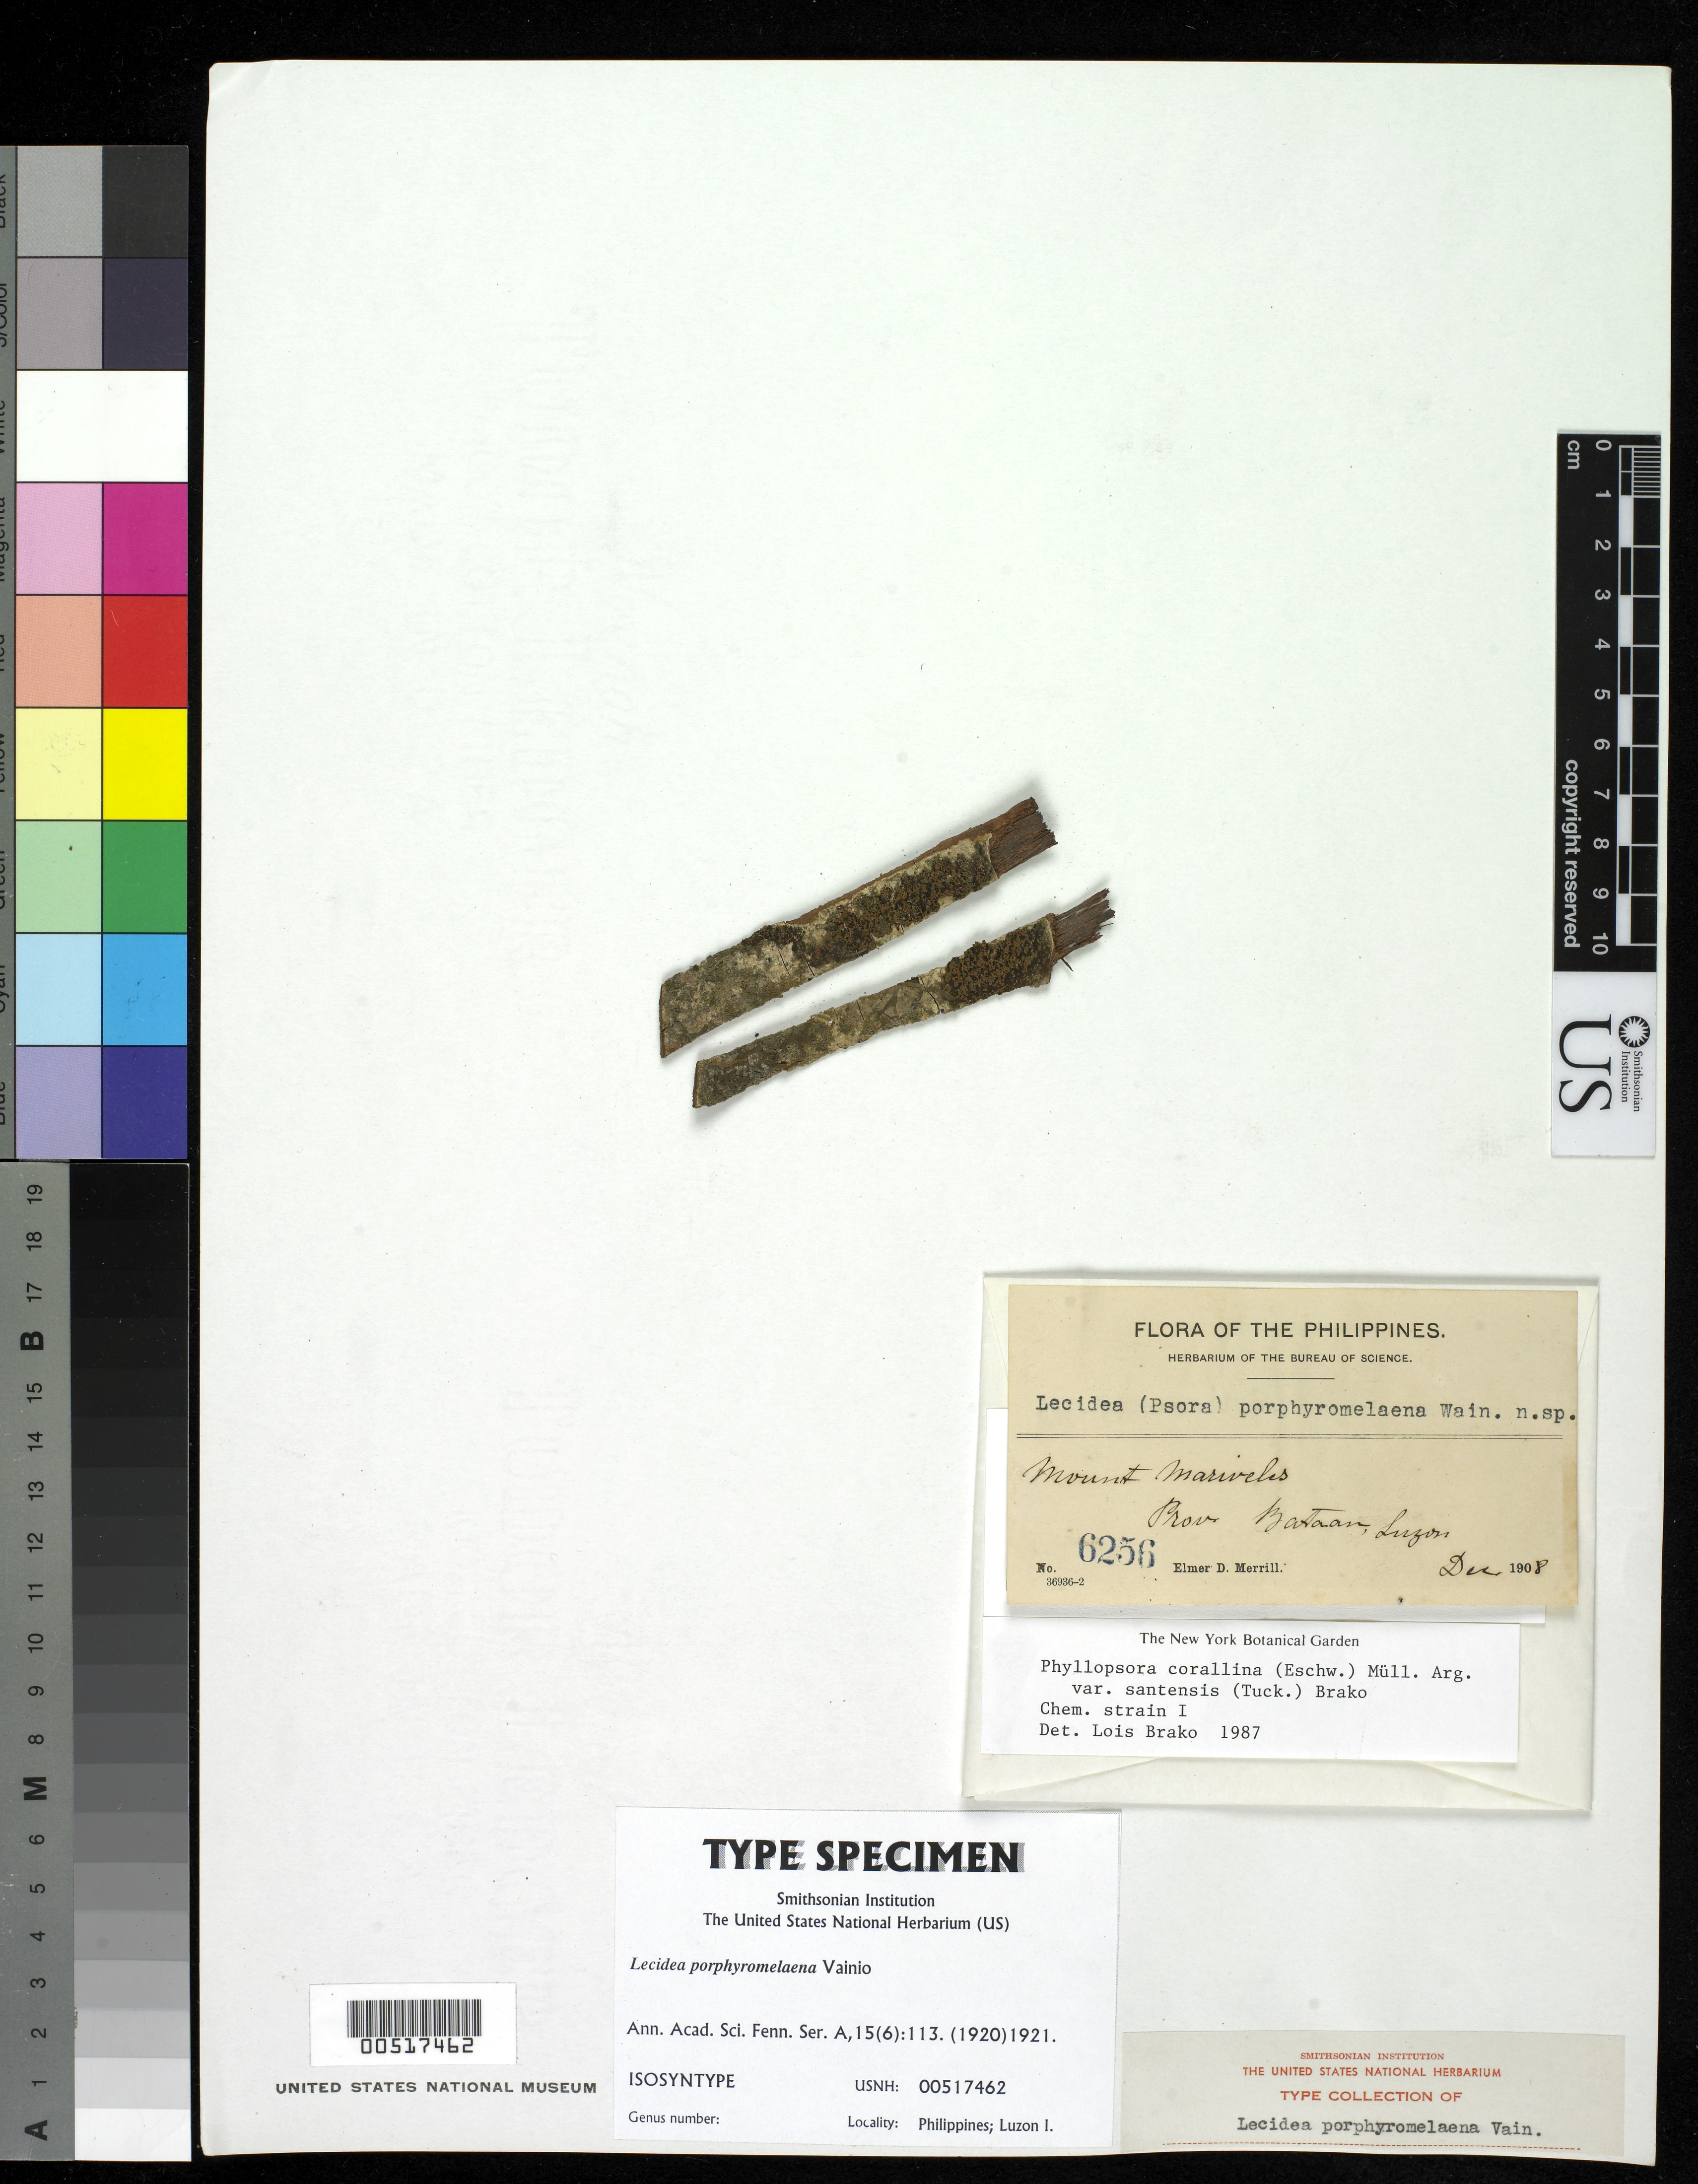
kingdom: Fungi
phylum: Ascomycota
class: Lecanoromycetes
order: Lecideales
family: Lecideaceae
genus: Lecidea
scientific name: Lecidea porphyromelaena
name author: Vain.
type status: Isosyntype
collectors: E. D. Merrill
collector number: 6256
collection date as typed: Dec 1908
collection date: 1908-12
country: Philippines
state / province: Central Luzon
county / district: Bataan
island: Luzon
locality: Mount Mariveles.